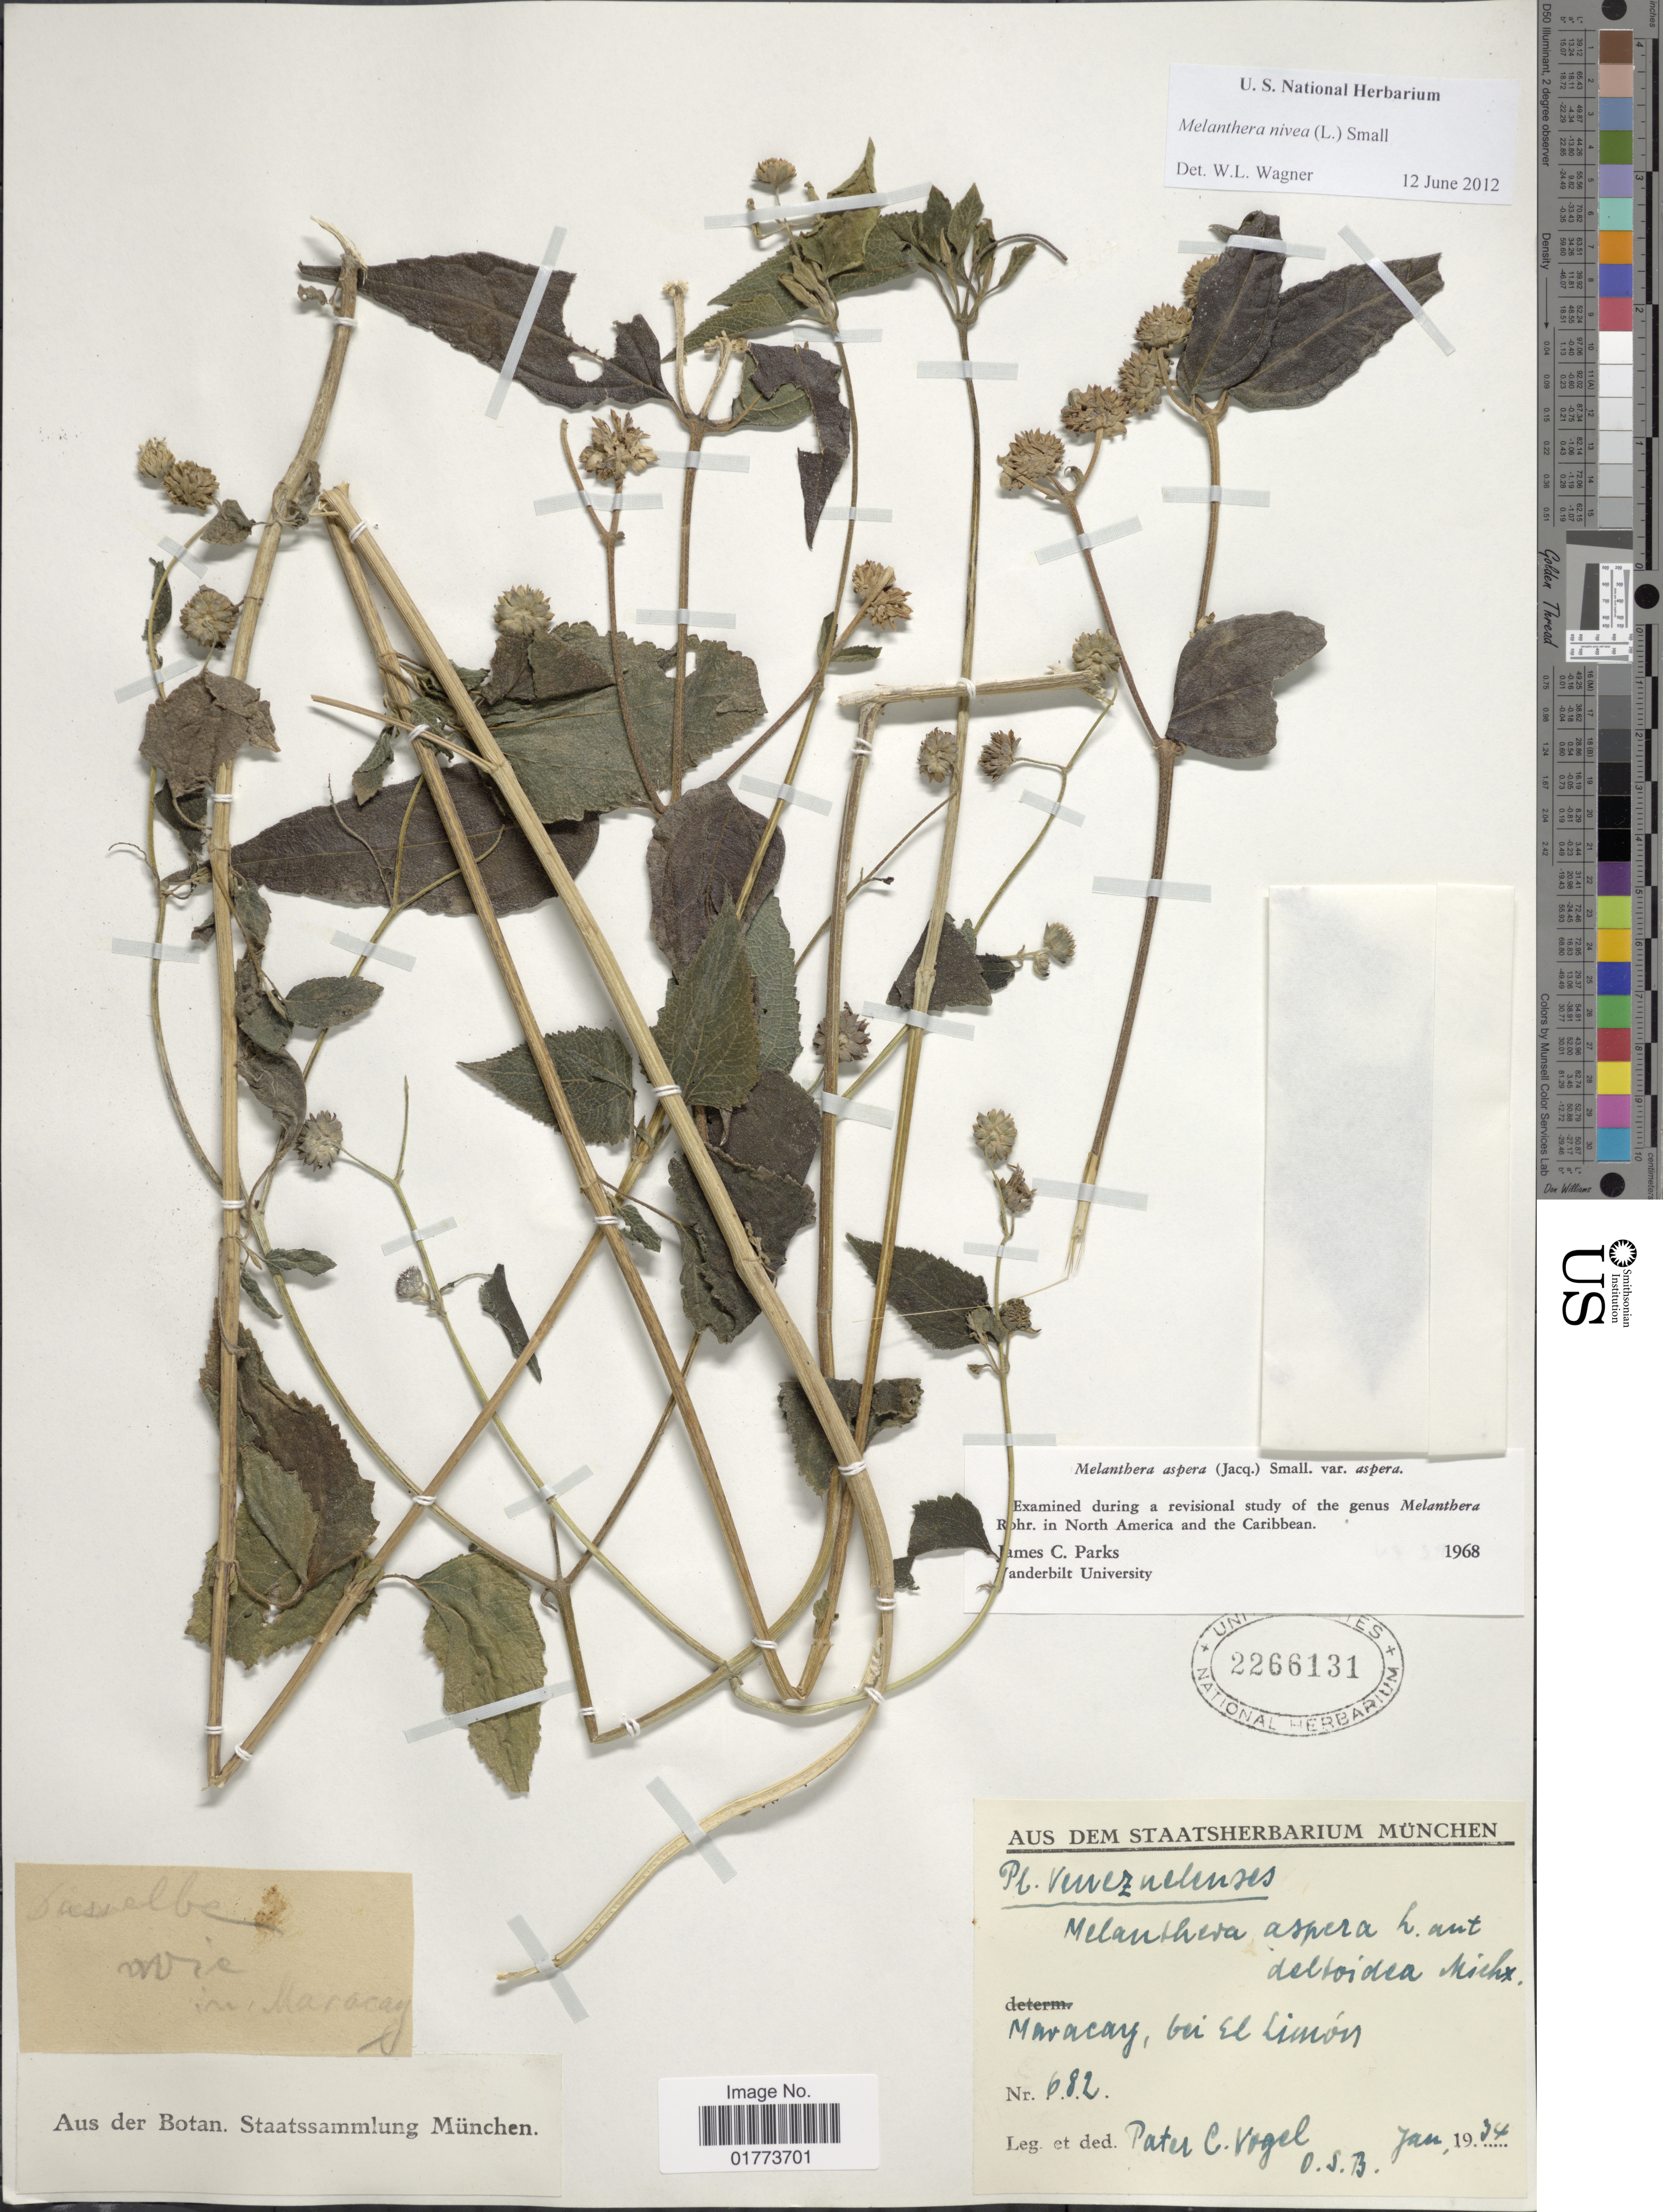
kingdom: Plantae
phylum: Tracheophyta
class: Magnoliopsida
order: Asterales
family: Asteraceae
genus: Melanthera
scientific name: Melanthera nivea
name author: (L.) Small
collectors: P. C. Vogl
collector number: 682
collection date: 1934-01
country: Venezuela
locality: Maracay, bei El Limon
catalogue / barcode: US 2266131